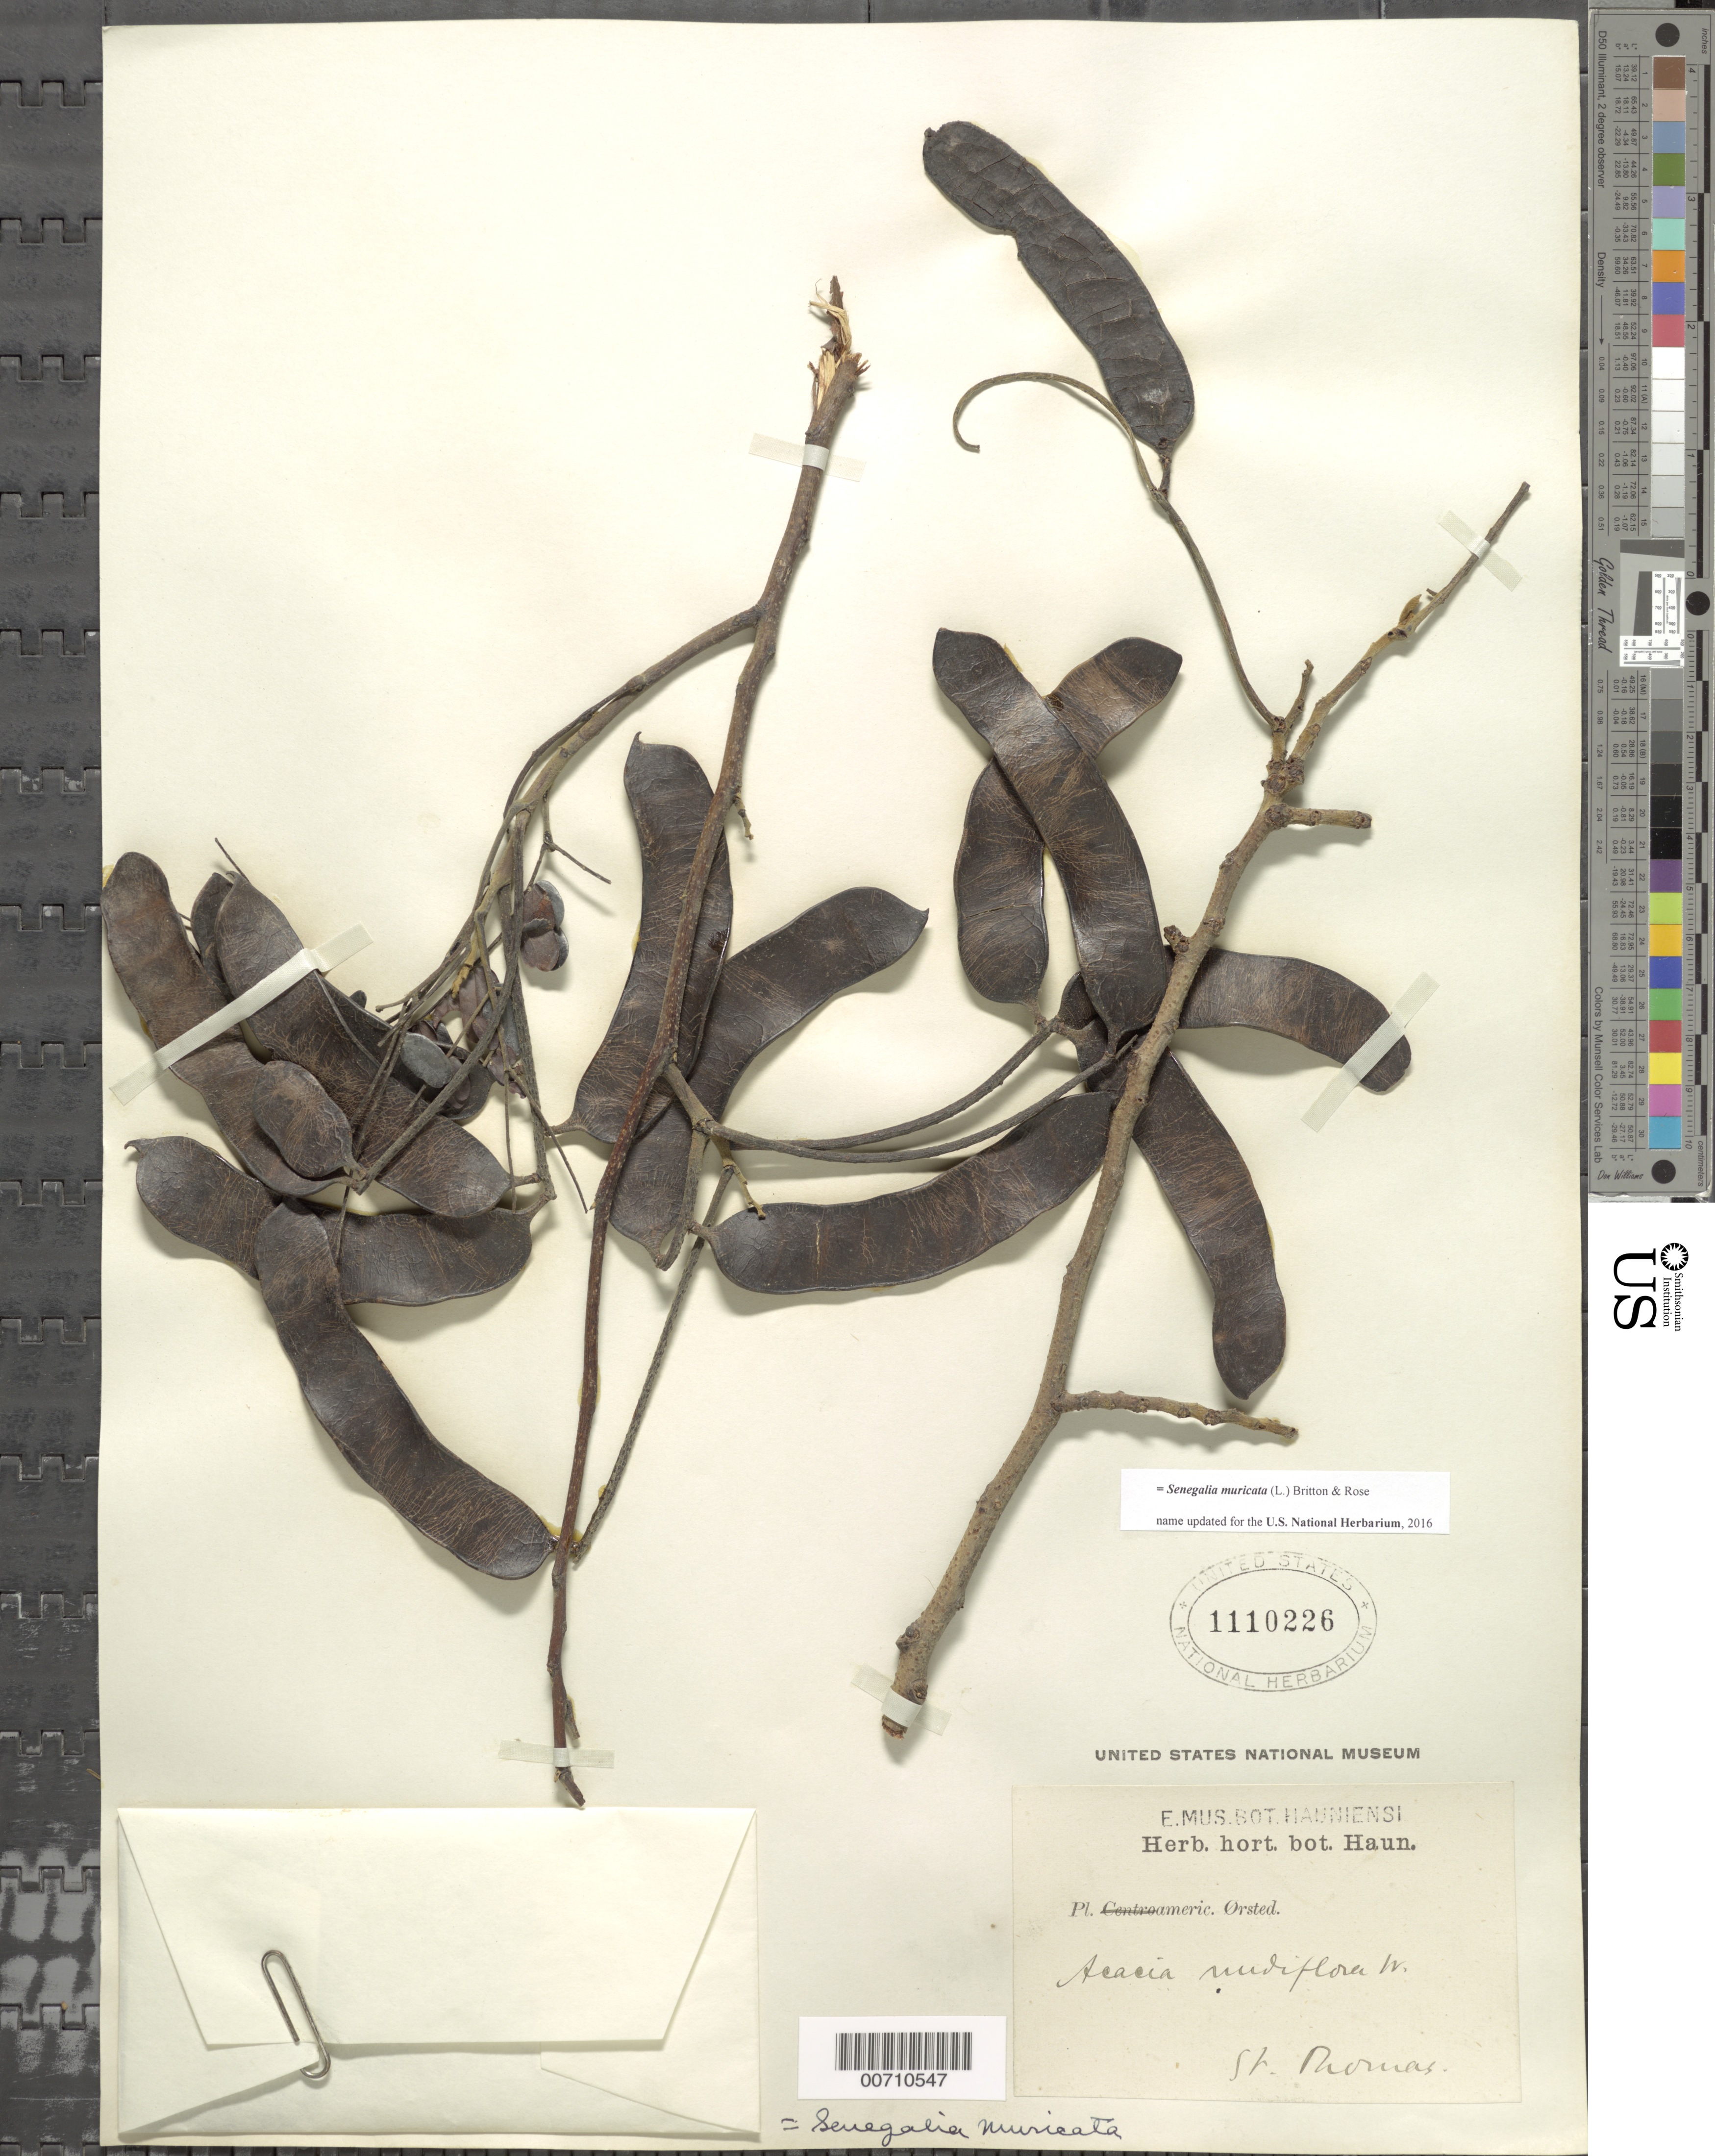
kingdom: Plantae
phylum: Tracheophyta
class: Magnoliopsida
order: Fabales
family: Fabaceae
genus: Parasenegalia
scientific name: Parasenegalia muricata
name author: (L.) Seigler & Ebinger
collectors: A. S. Oersted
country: U.S. Virgin Islands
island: St. Thomas Island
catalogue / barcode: US 1110226